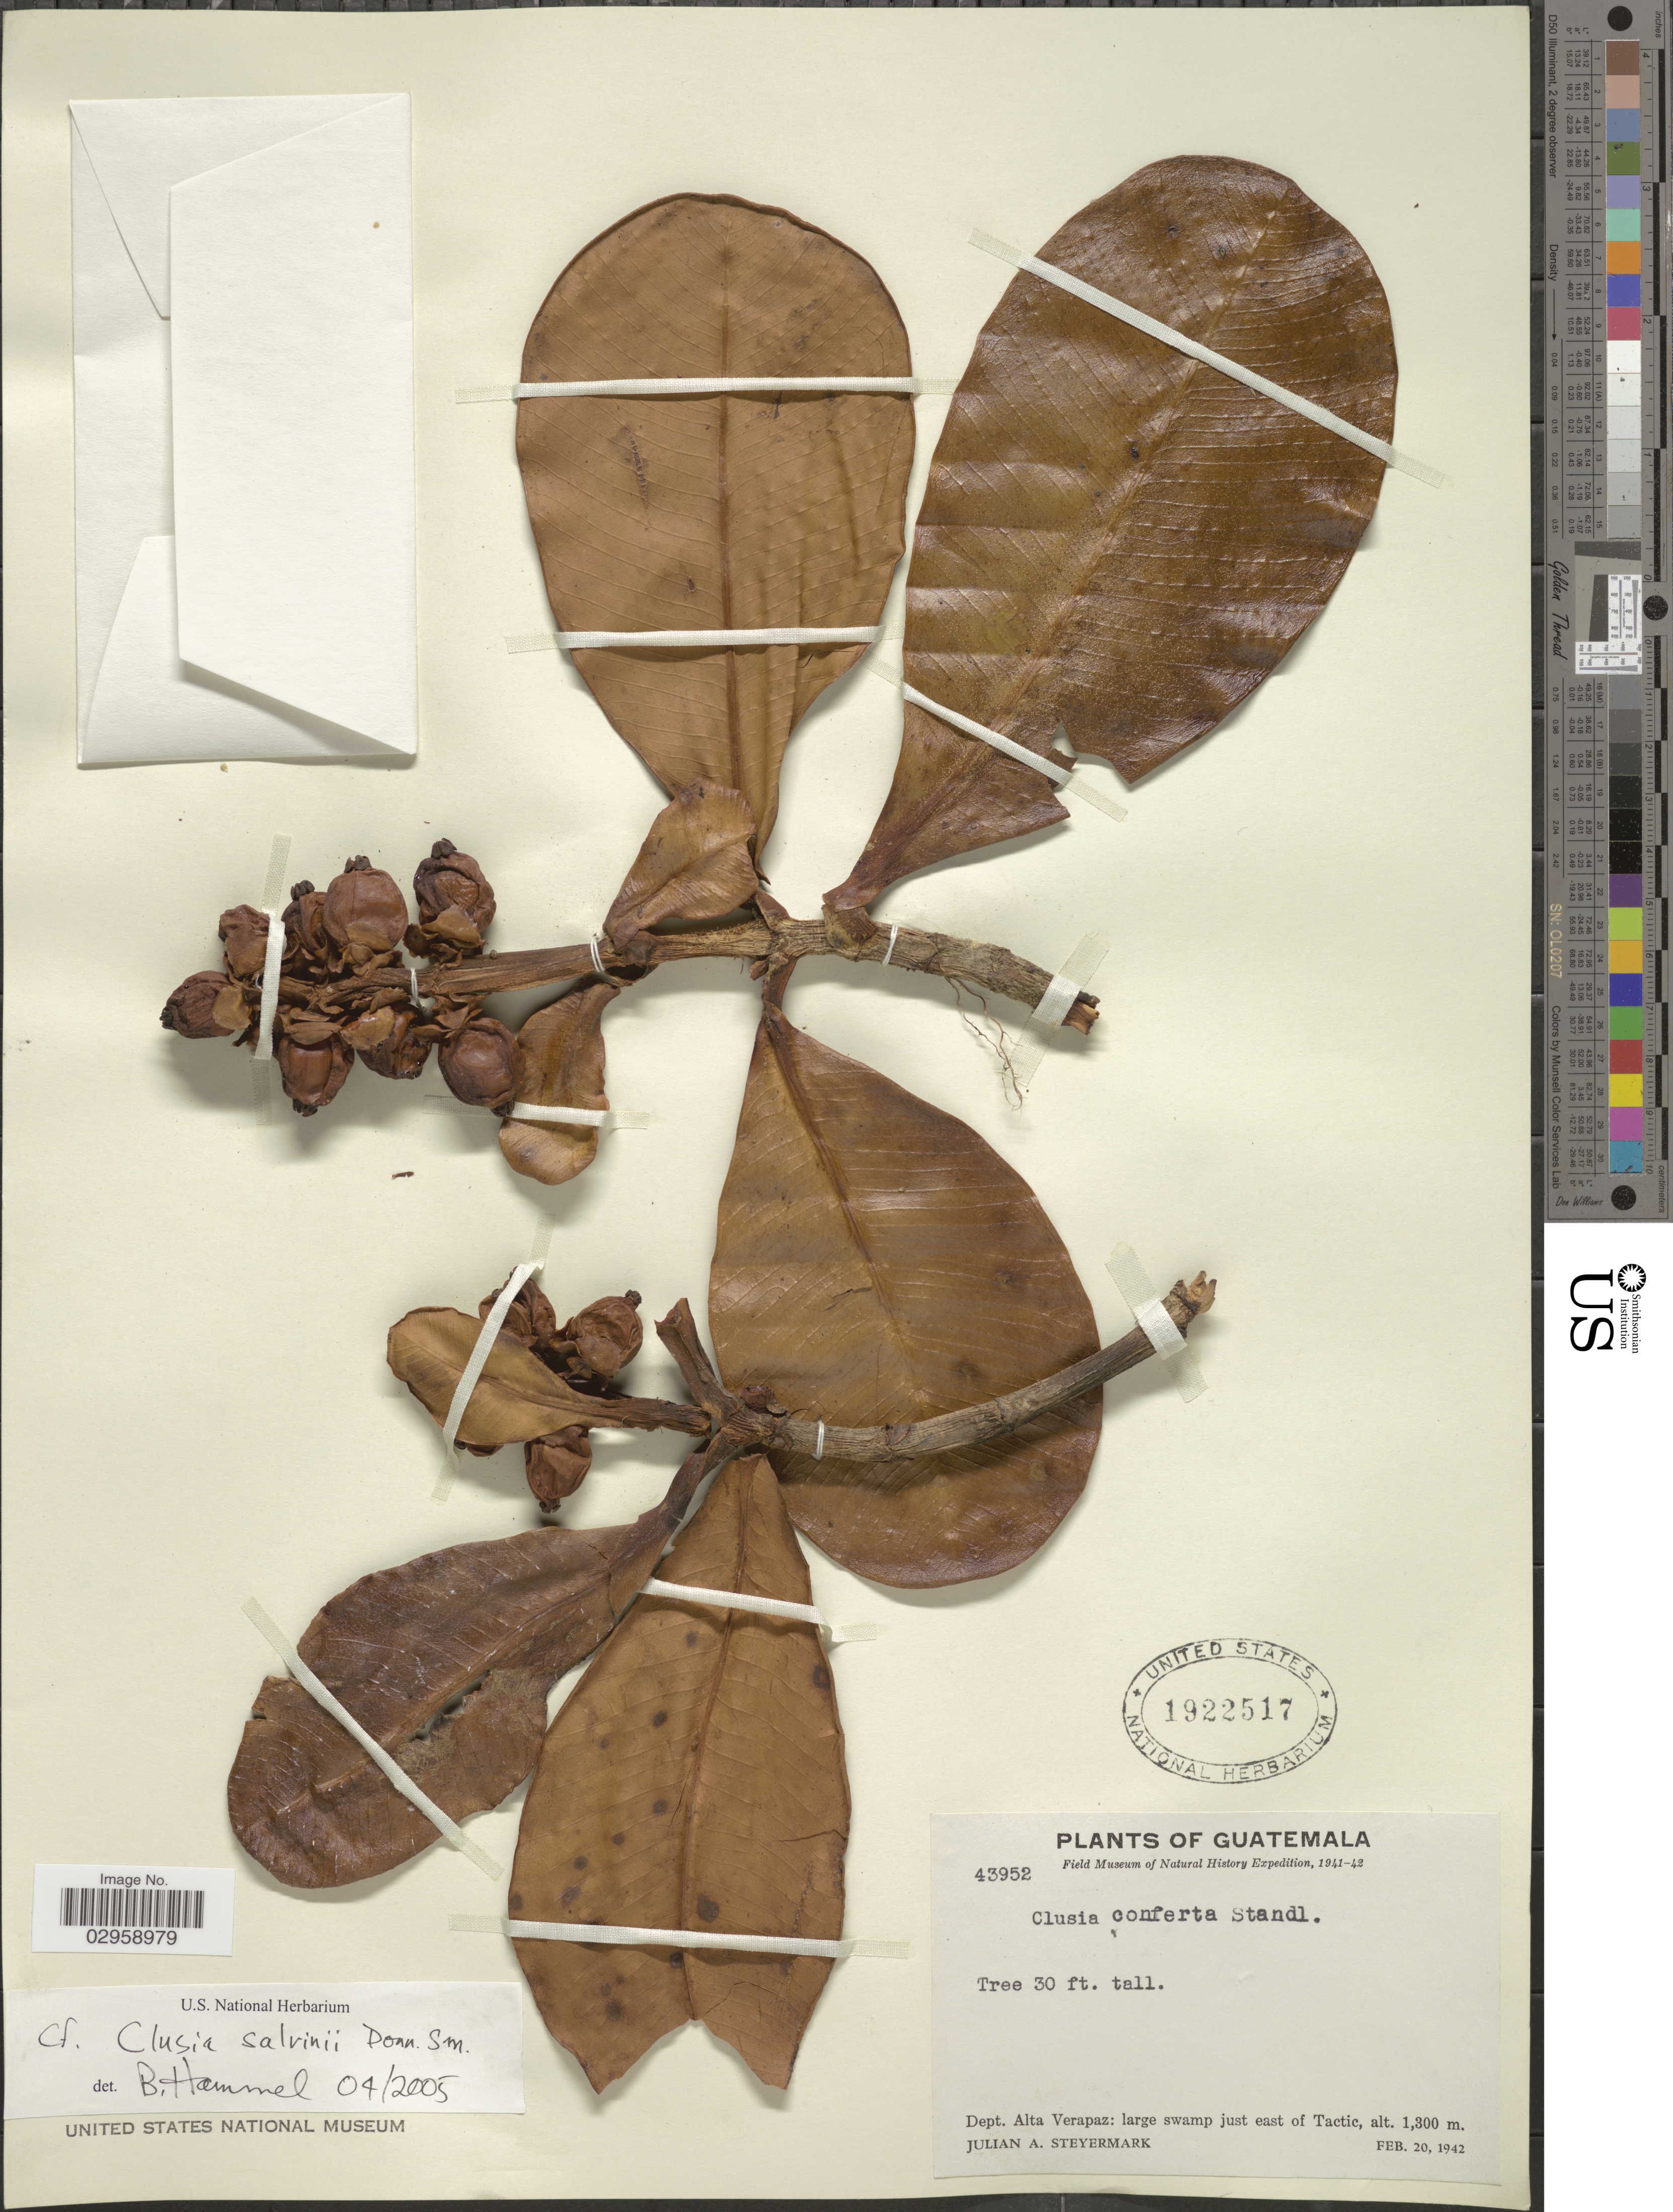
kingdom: Plantae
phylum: Tracheophyta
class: Magnoliopsida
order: Malpighiales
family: Clusiaceae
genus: Clusia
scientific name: Clusia salvinii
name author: Donn. Sm.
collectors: J. Steyermark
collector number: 43952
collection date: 1942-02-20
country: Guatemala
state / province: Alta Verapaz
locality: Dept. Alta Verapaz: large swamp just east of Tactic.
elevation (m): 1300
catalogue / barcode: US 1922517